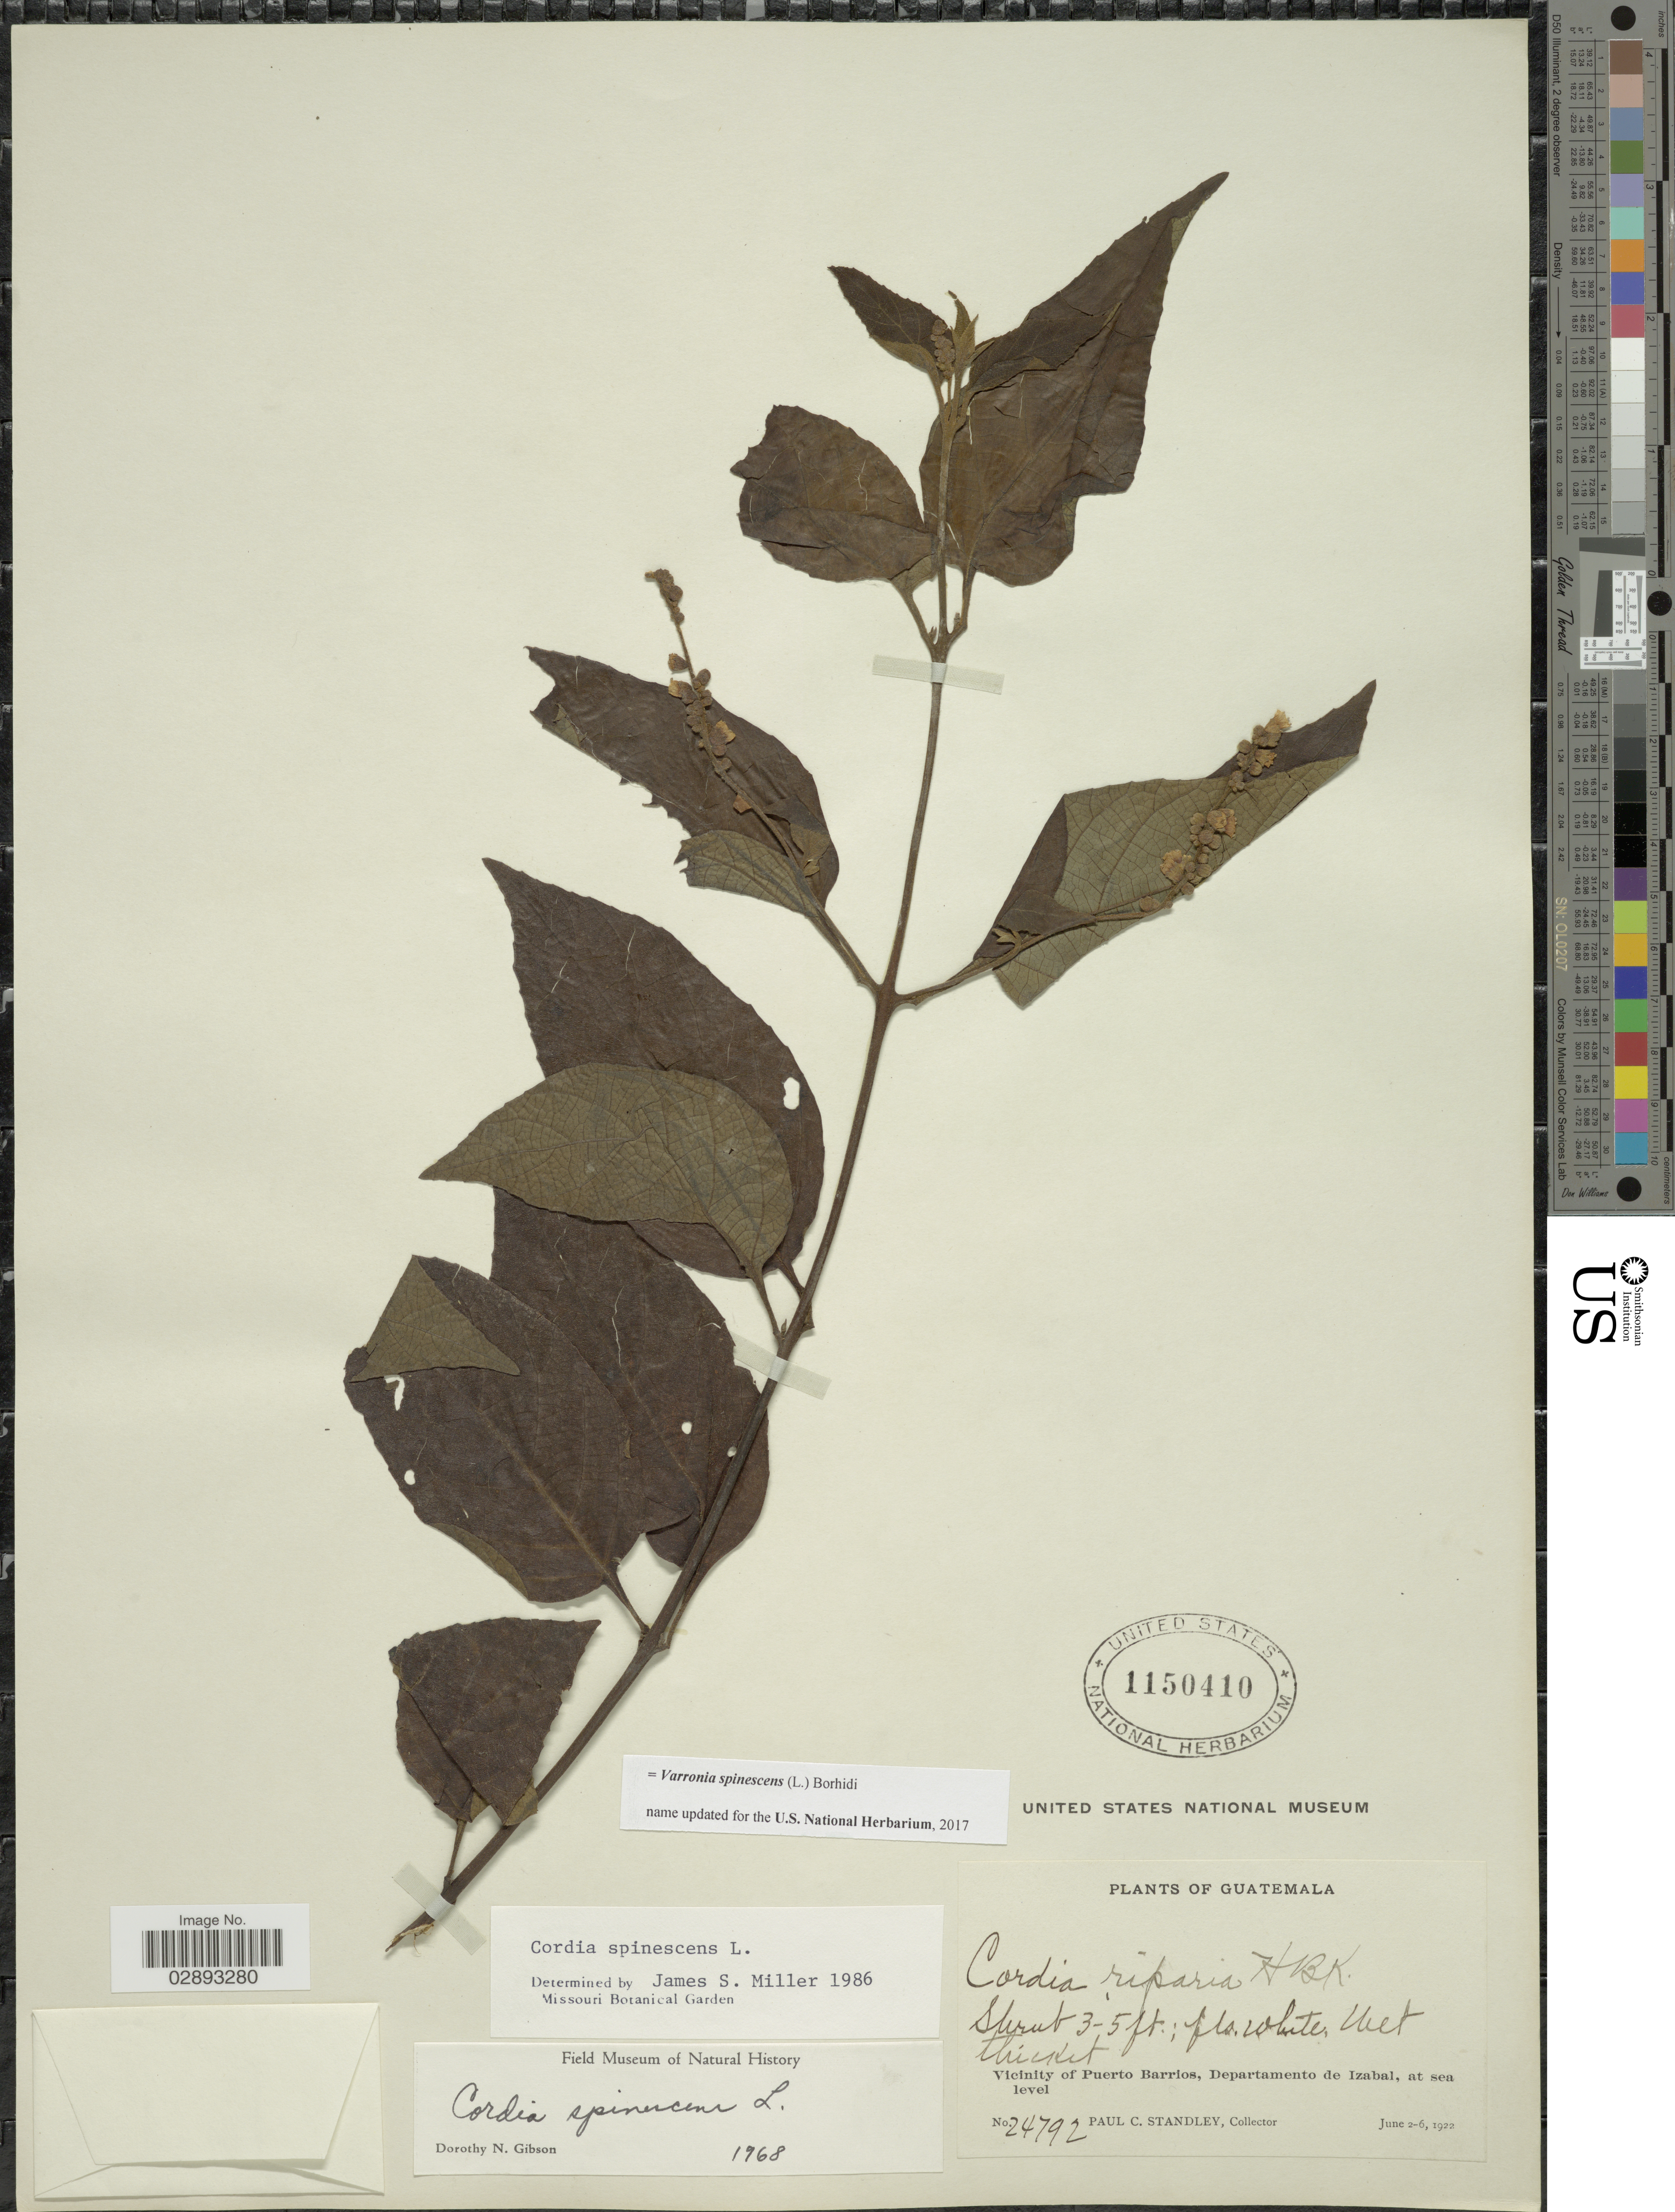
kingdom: Plantae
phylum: Tracheophyta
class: Magnoliopsida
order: Boraginales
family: Cordiaceae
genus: Varronia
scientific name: Varronia spinescens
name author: (L.) Borhidi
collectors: P. C. Standley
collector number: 24792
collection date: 1922-06-02/1922-06-06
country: Guatemala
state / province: Izabal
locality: Vicinity of Puerto Barrios, Departamento de Izabal.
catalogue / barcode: US 1150410